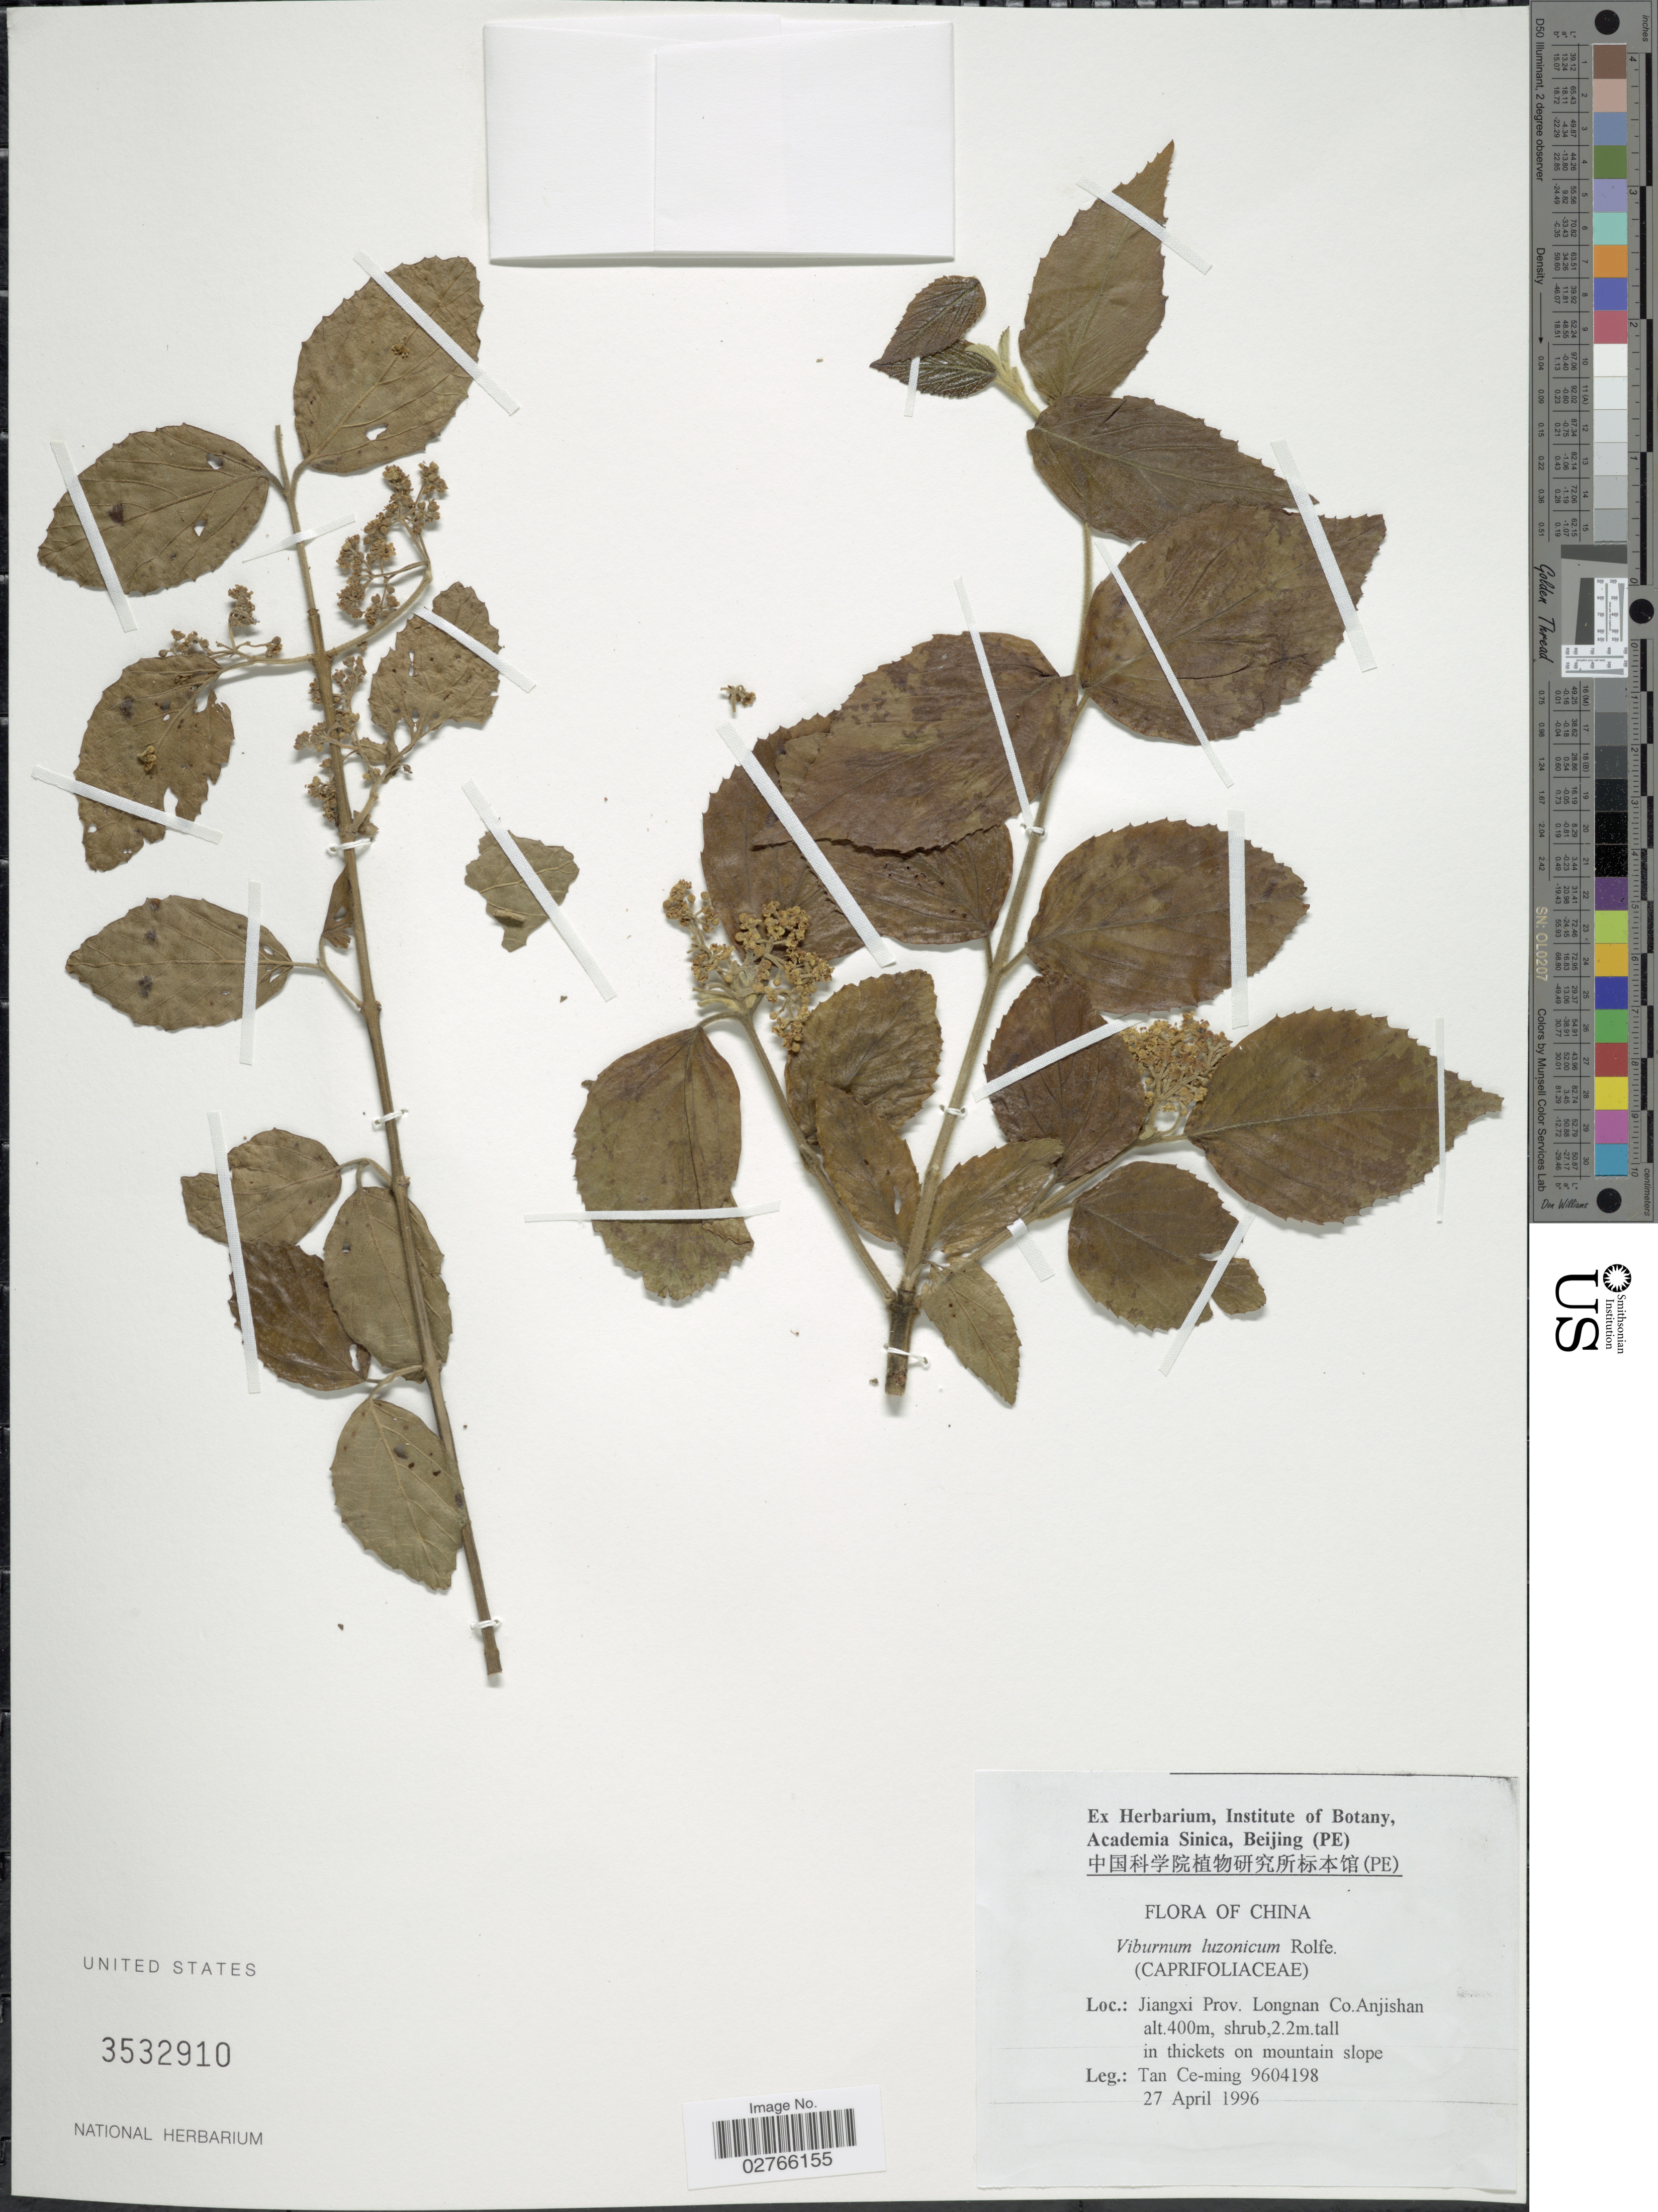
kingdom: Plantae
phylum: Tracheophyta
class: Magnoliopsida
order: Dipsacales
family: Viburnaceae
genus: Viburnum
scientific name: Viburnum luzonicum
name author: Rolfe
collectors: T. Ce-ming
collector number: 9604198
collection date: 1996-04-27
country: China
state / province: Jiangxi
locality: Jiangxi Prov. Longnan Co., Anjishan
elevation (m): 400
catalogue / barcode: US 3532910